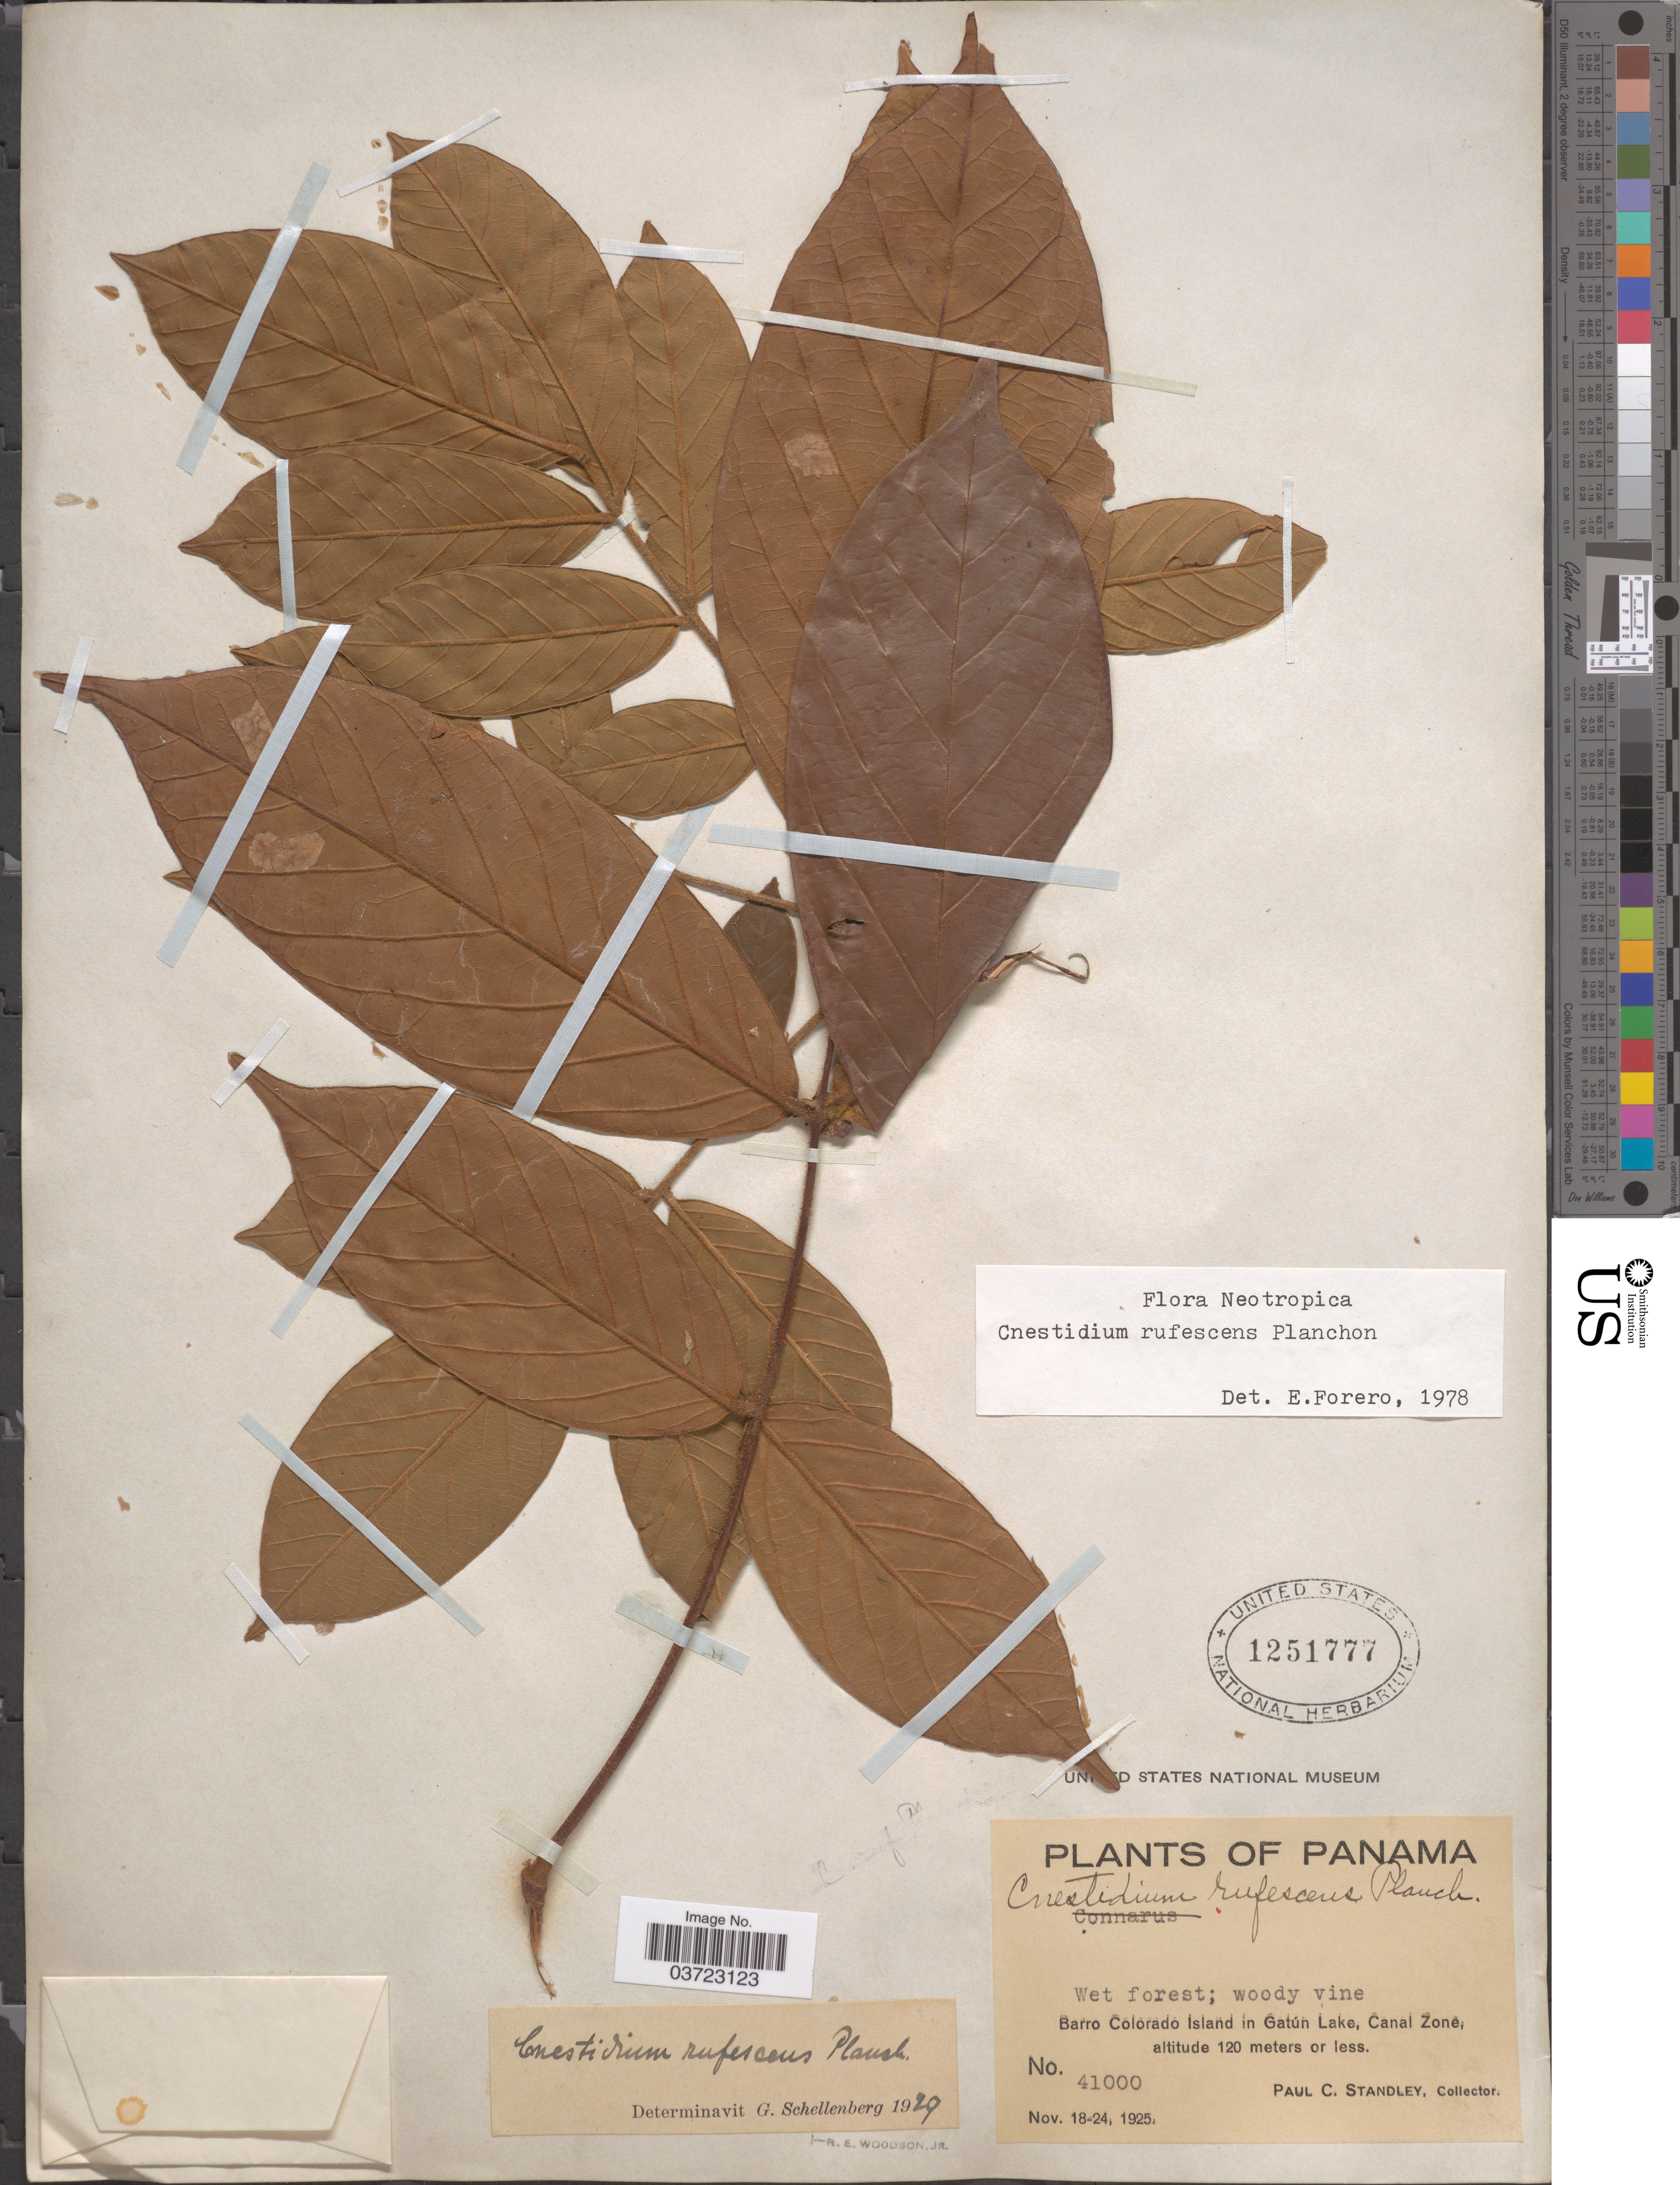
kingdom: Plantae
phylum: Tracheophyta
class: Magnoliopsida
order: Oxalidales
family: Connaraceae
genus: Cnestidium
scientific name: Cnestidium rufescens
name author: Planch.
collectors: P. C. Standley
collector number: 41000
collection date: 1925-11-18/1925-11-24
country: Panama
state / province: Colón / Panamá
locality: Barro Colorado Island in Gatún Lake, Canal Zone.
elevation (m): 120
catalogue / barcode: US 1251777